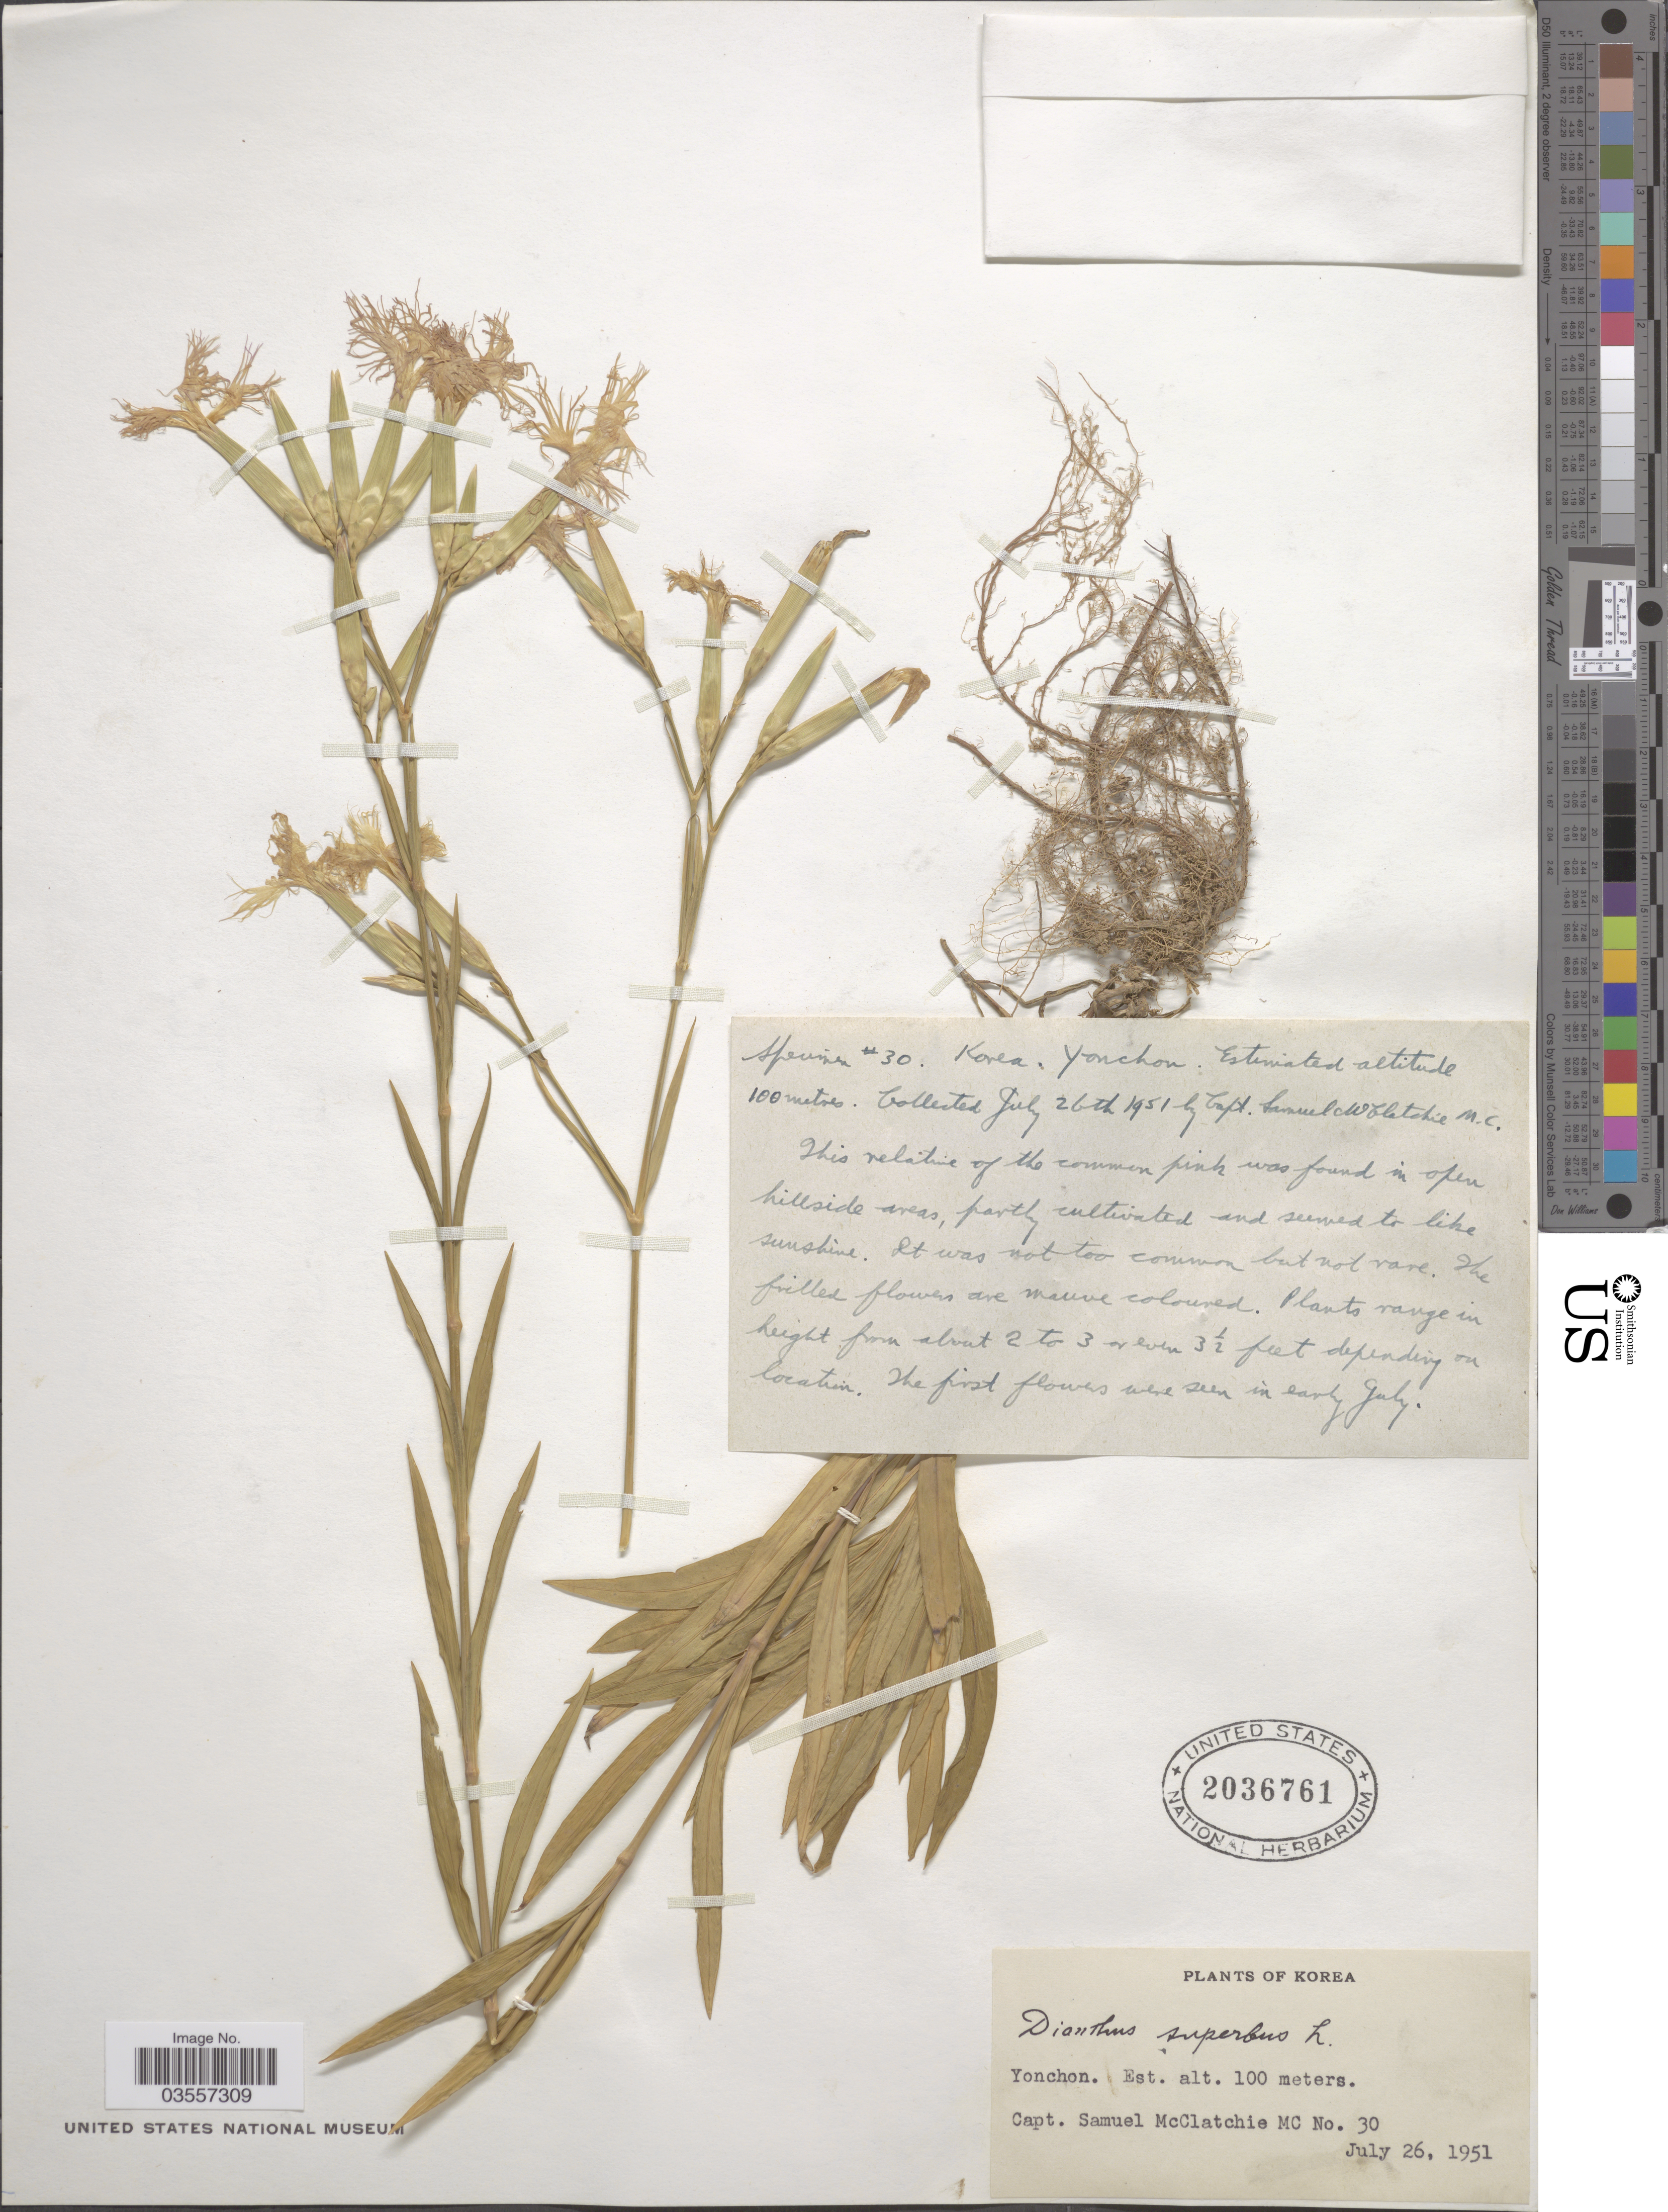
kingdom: Plantae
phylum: Tracheophyta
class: Magnoliopsida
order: Caryophyllales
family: Caryophyllaceae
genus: Dianthus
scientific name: Dianthus superbus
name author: L.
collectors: S. McClatchie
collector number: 30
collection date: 1951-07-26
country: North Korea / South Korea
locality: Yonchon.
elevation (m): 100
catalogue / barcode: US 2036761